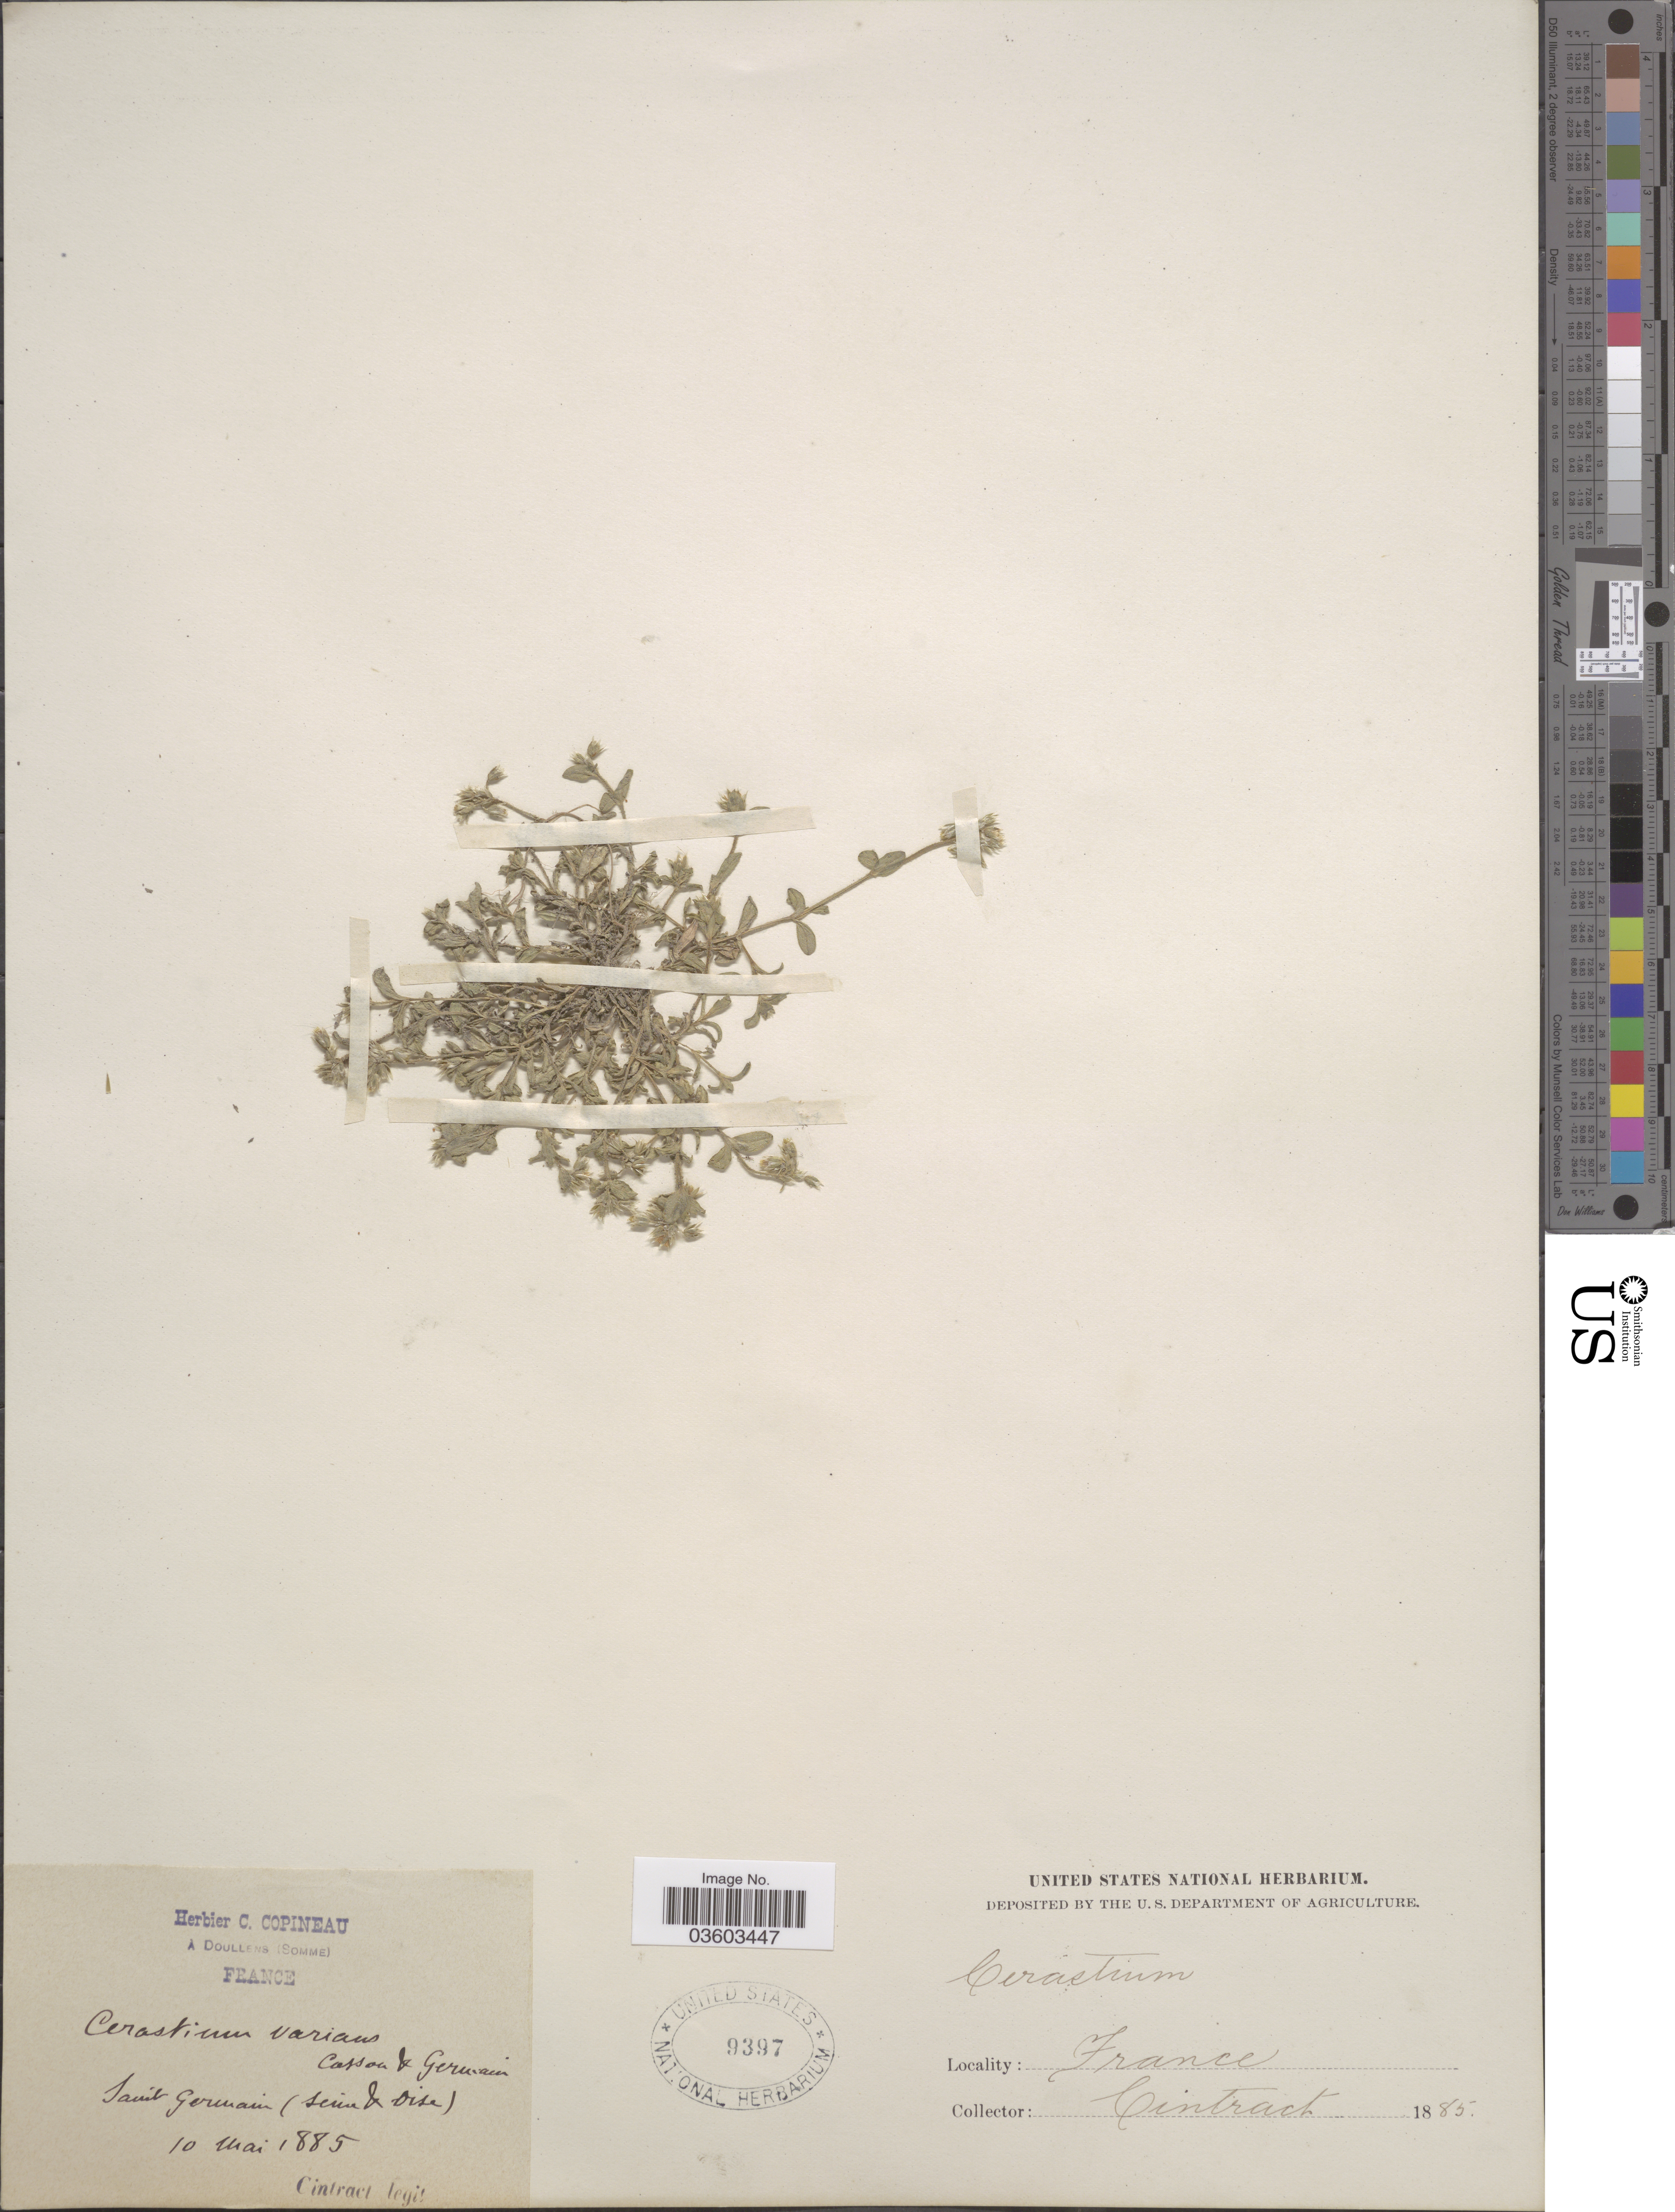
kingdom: Plantae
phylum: Tracheophyta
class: Magnoliopsida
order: Caryophyllales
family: Caryophyllaceae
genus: Cerastium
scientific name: Cerastium varians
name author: Coss. & Germ.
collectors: Cintract, --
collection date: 1885-05-10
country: France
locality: Saint Germain (Seine & Oise).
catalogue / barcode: US 9397